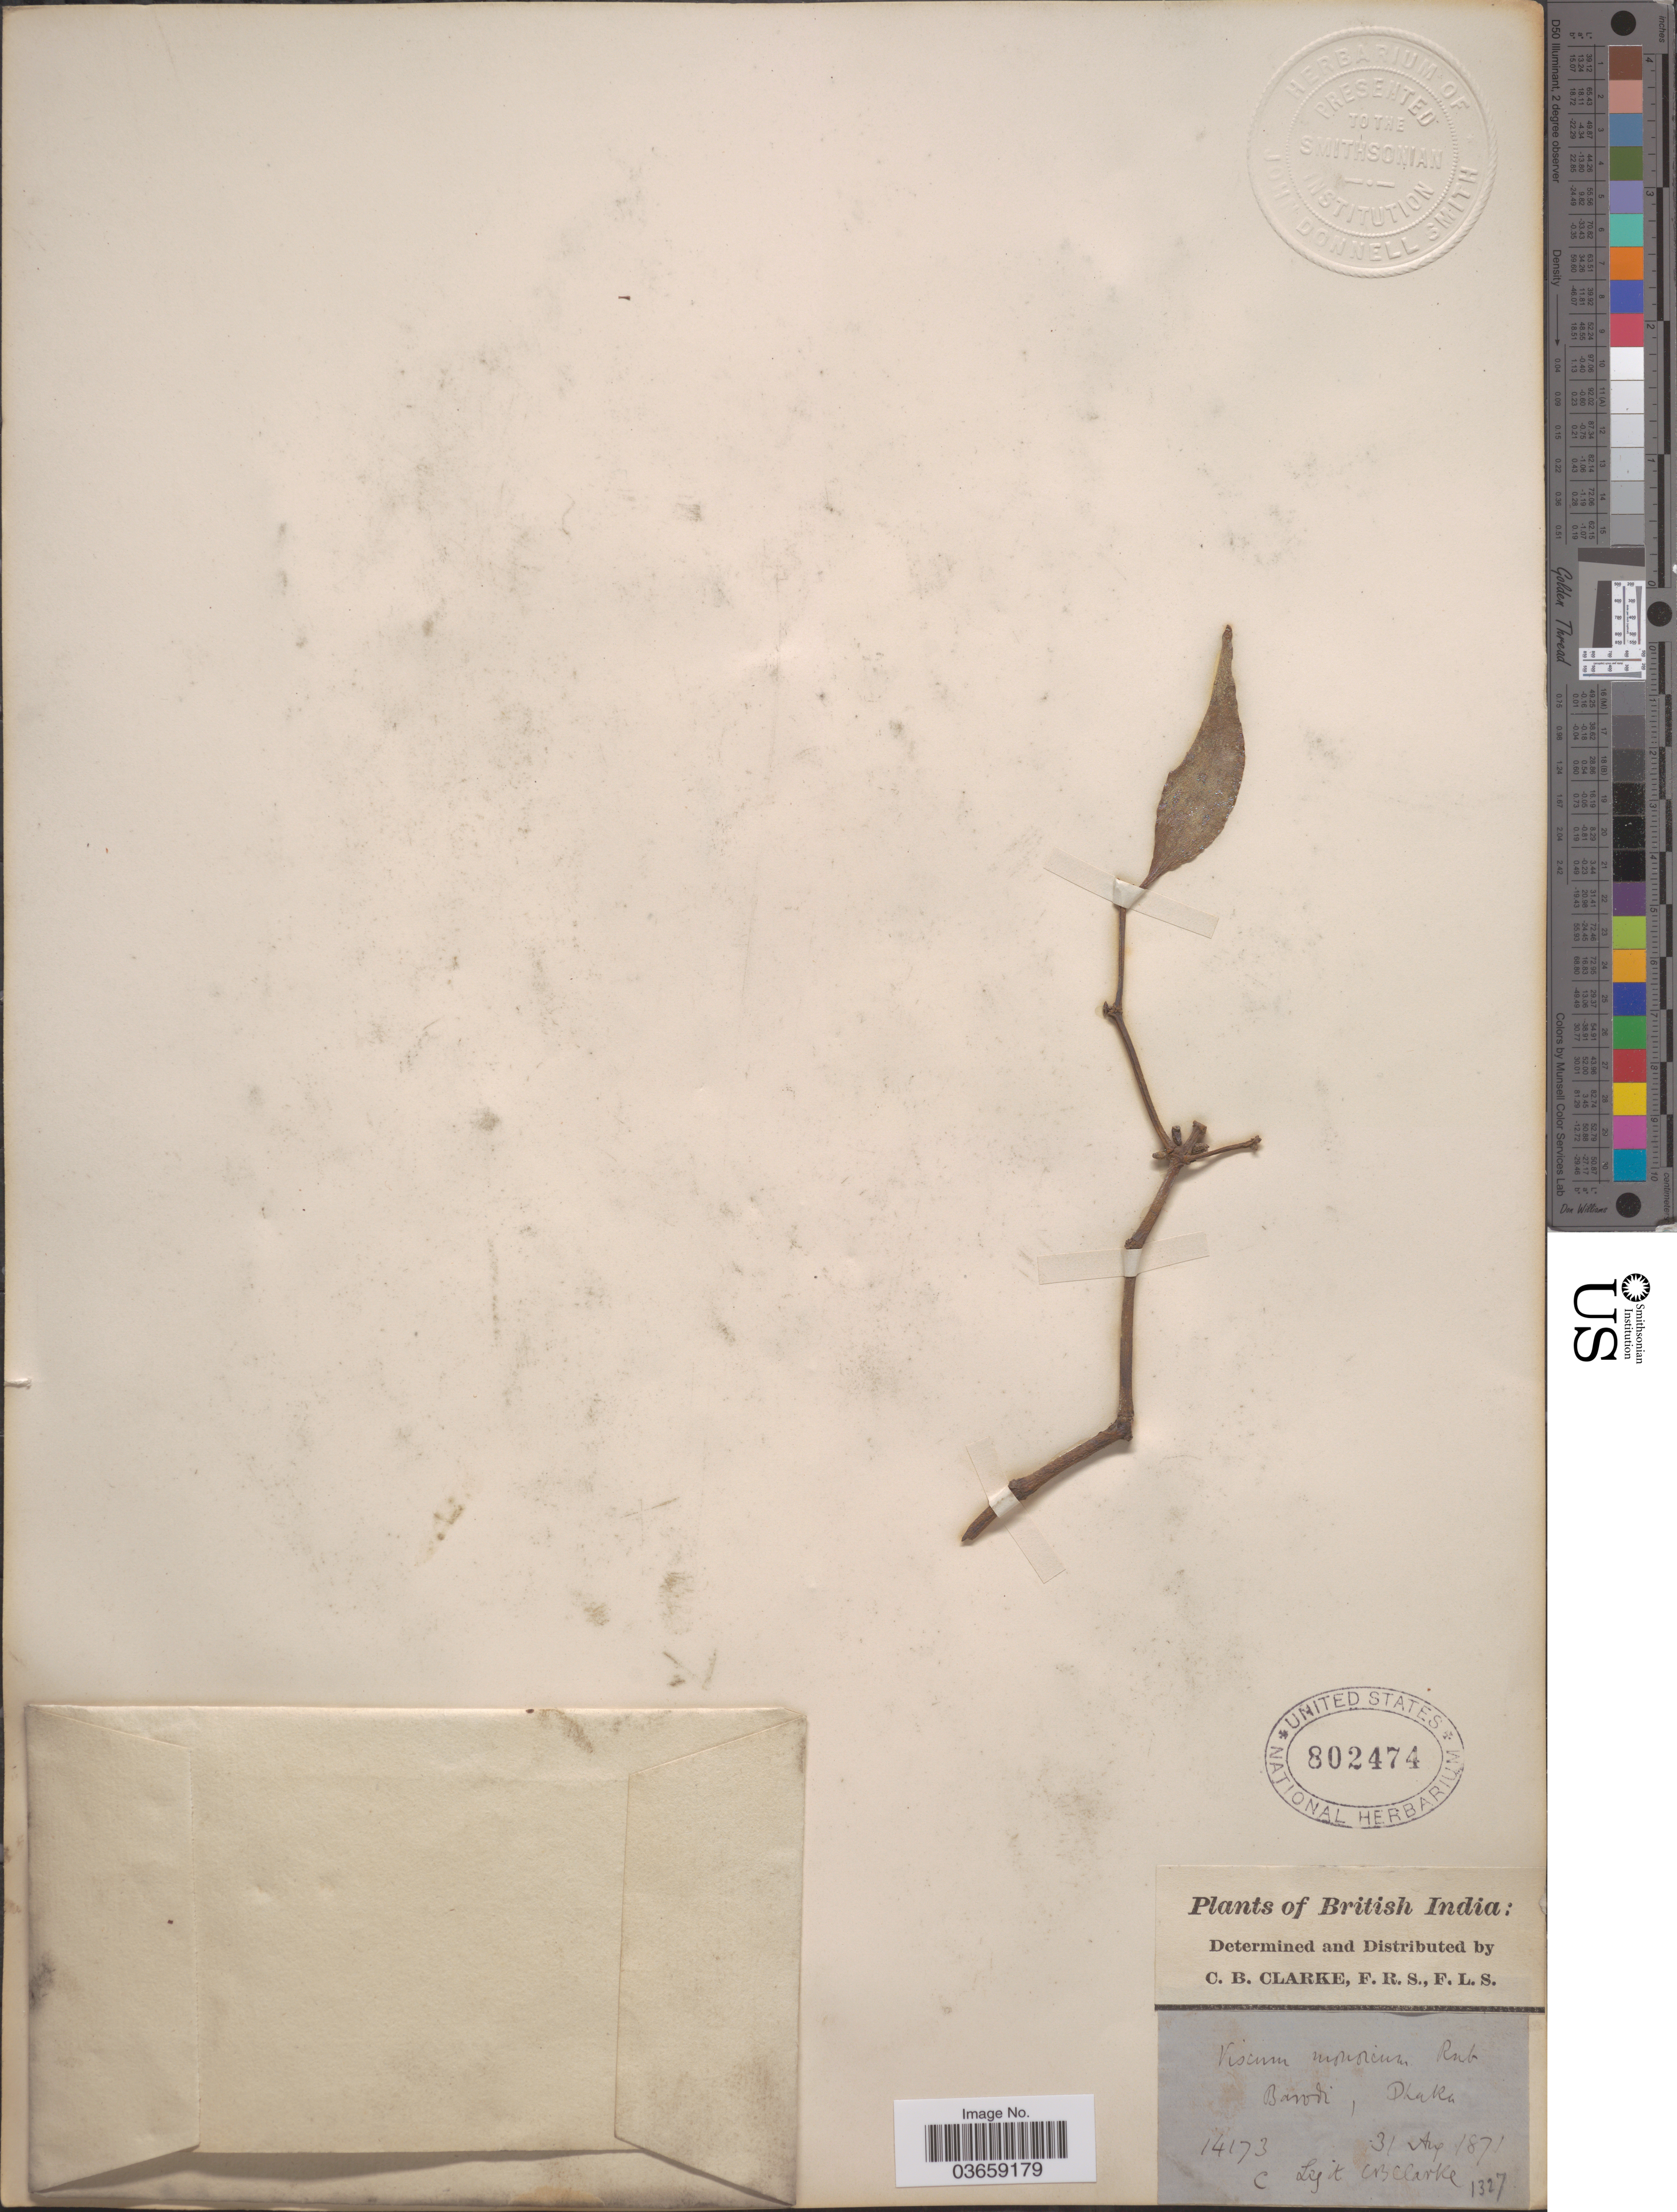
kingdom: Plantae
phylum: Tracheophyta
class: Magnoliopsida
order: Santalales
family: Viscaceae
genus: Viscum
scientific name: Viscum monoicum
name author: Roxb. ex DC.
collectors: C. B. Clarke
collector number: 14173C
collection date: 1871-08-31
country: Bangladesh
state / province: Dhaka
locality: British India. Barodi.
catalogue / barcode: US 802474